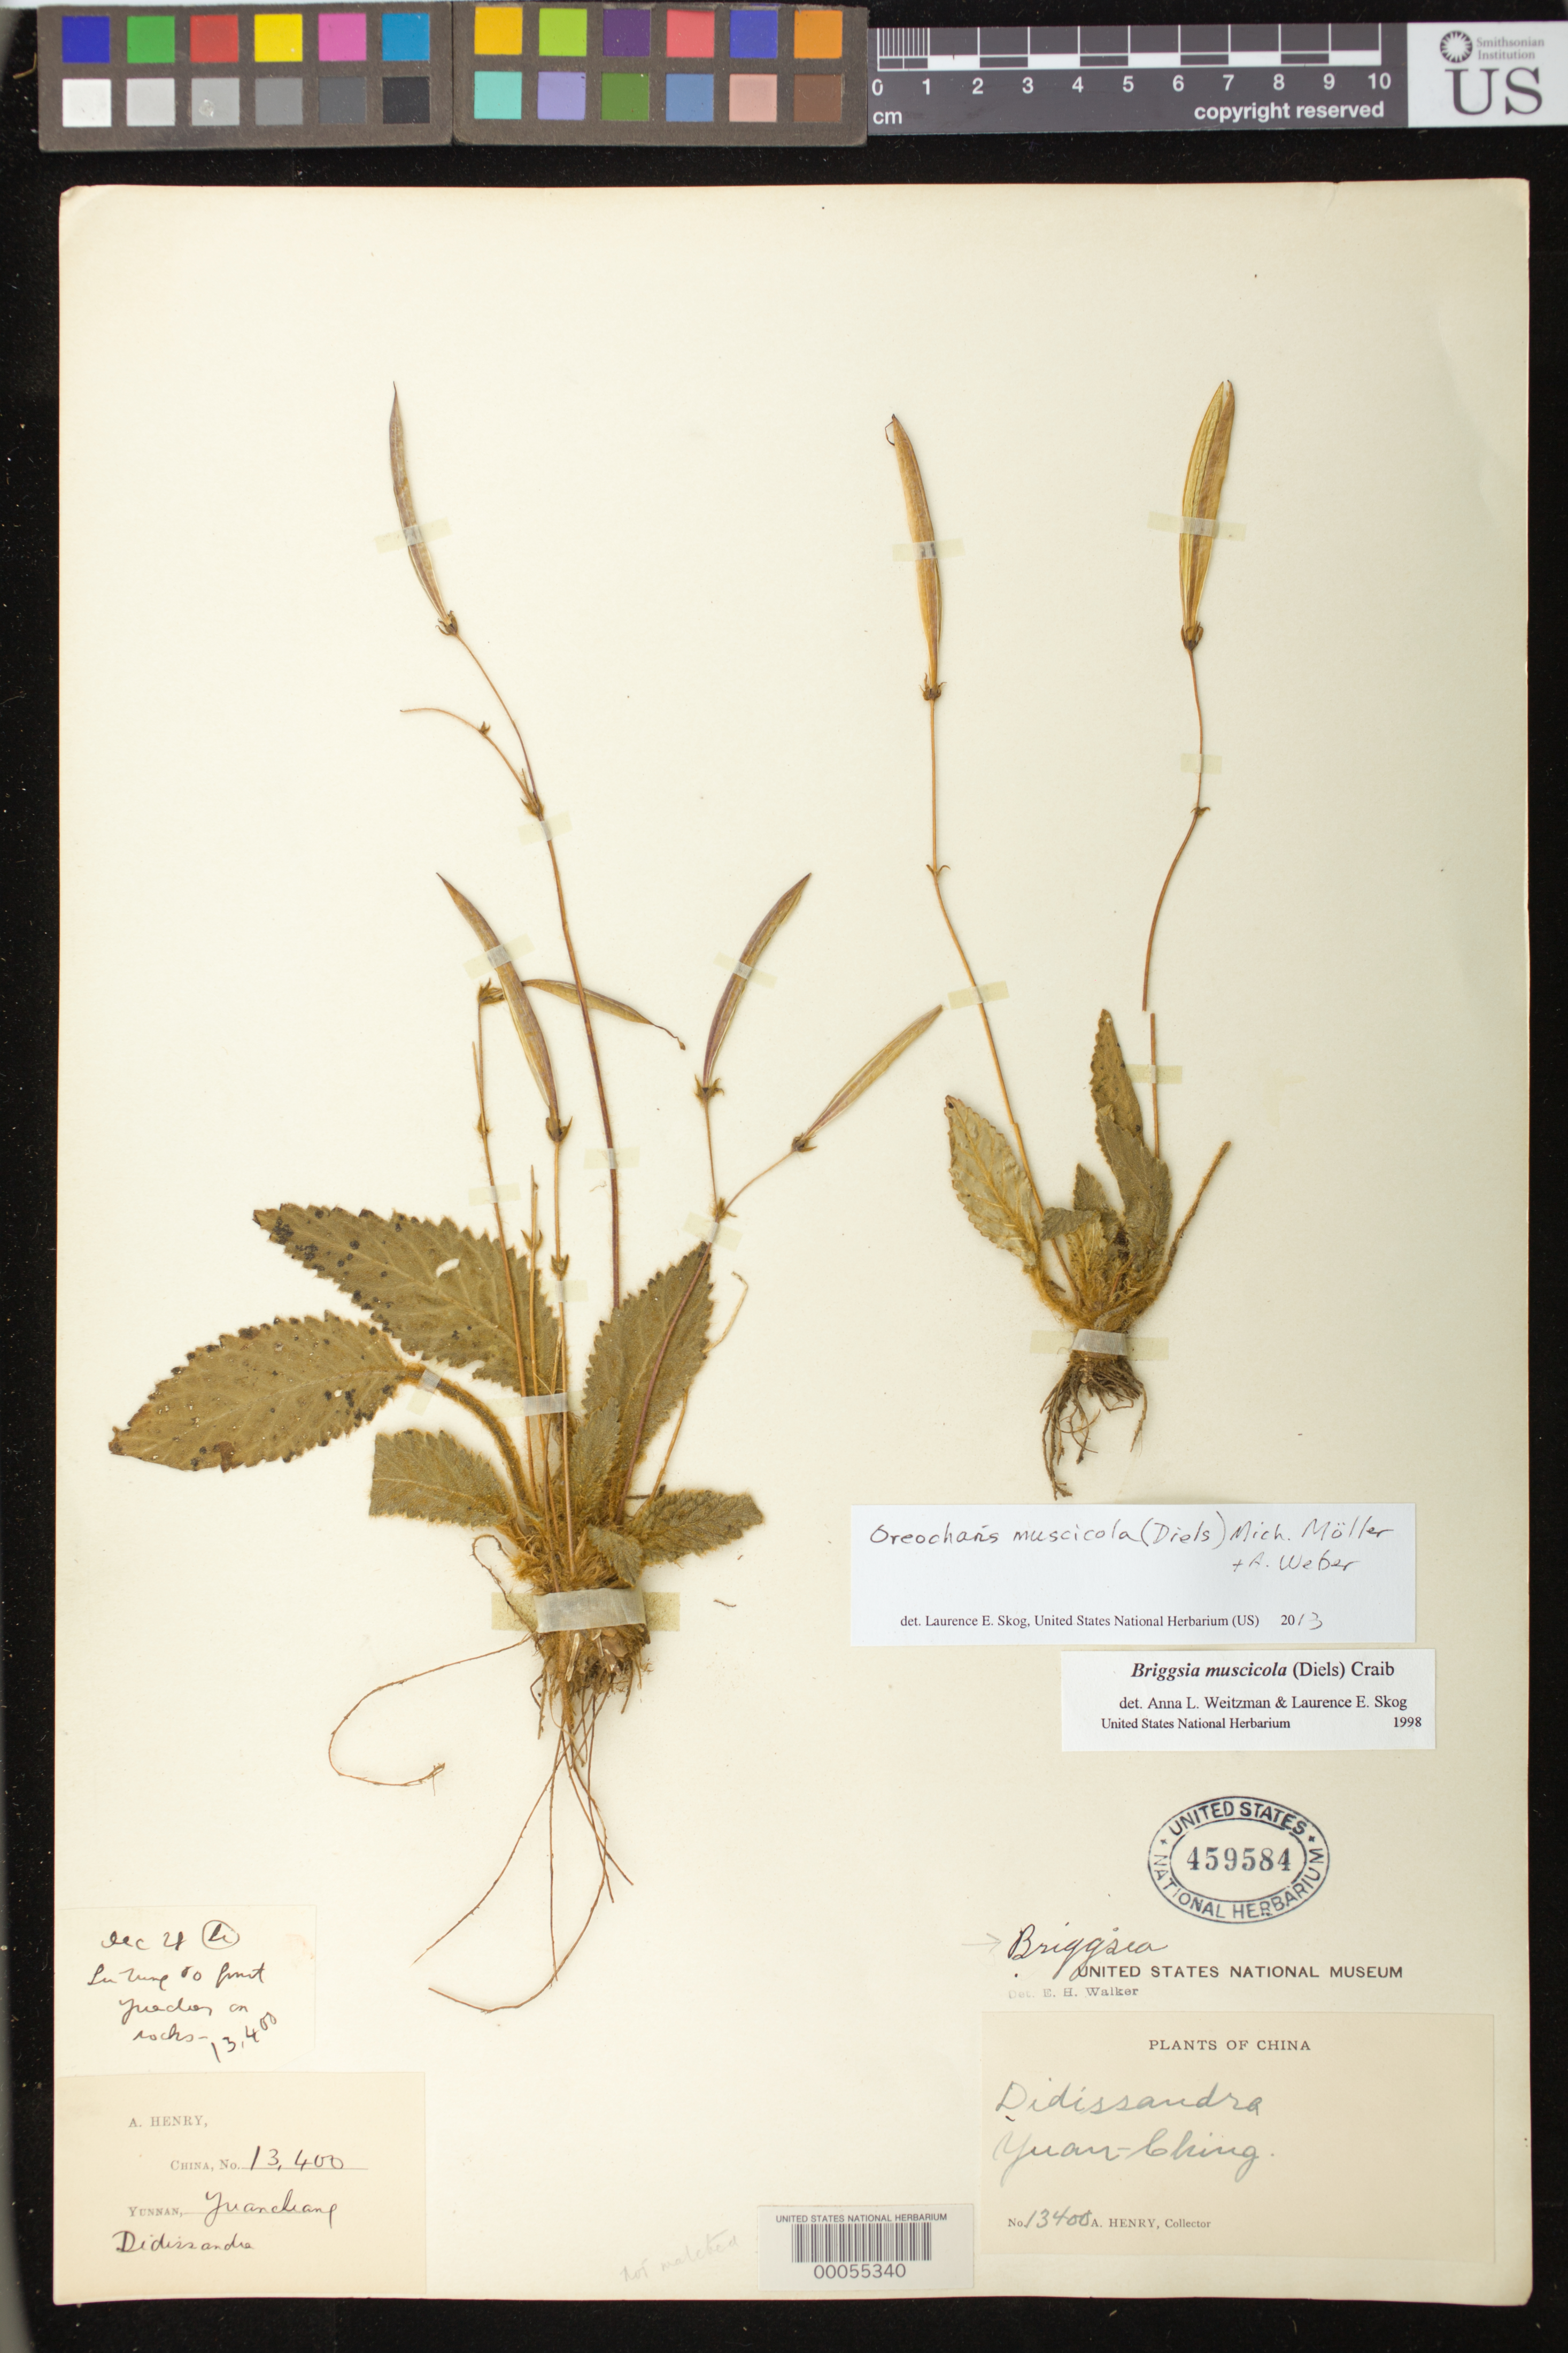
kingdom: Plantae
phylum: Tracheophyta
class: Magnoliopsida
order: Lamiales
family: Gesneriaceae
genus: Oreocharis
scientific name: Oreocharis muscicola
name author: (Diels) Mich. Möller & A. Weber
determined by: Skog, Laurence E.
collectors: A. Henry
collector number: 13400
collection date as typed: Sep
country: China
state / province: Yunnan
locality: Yuan-chiang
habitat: On rocks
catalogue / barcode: US 459584